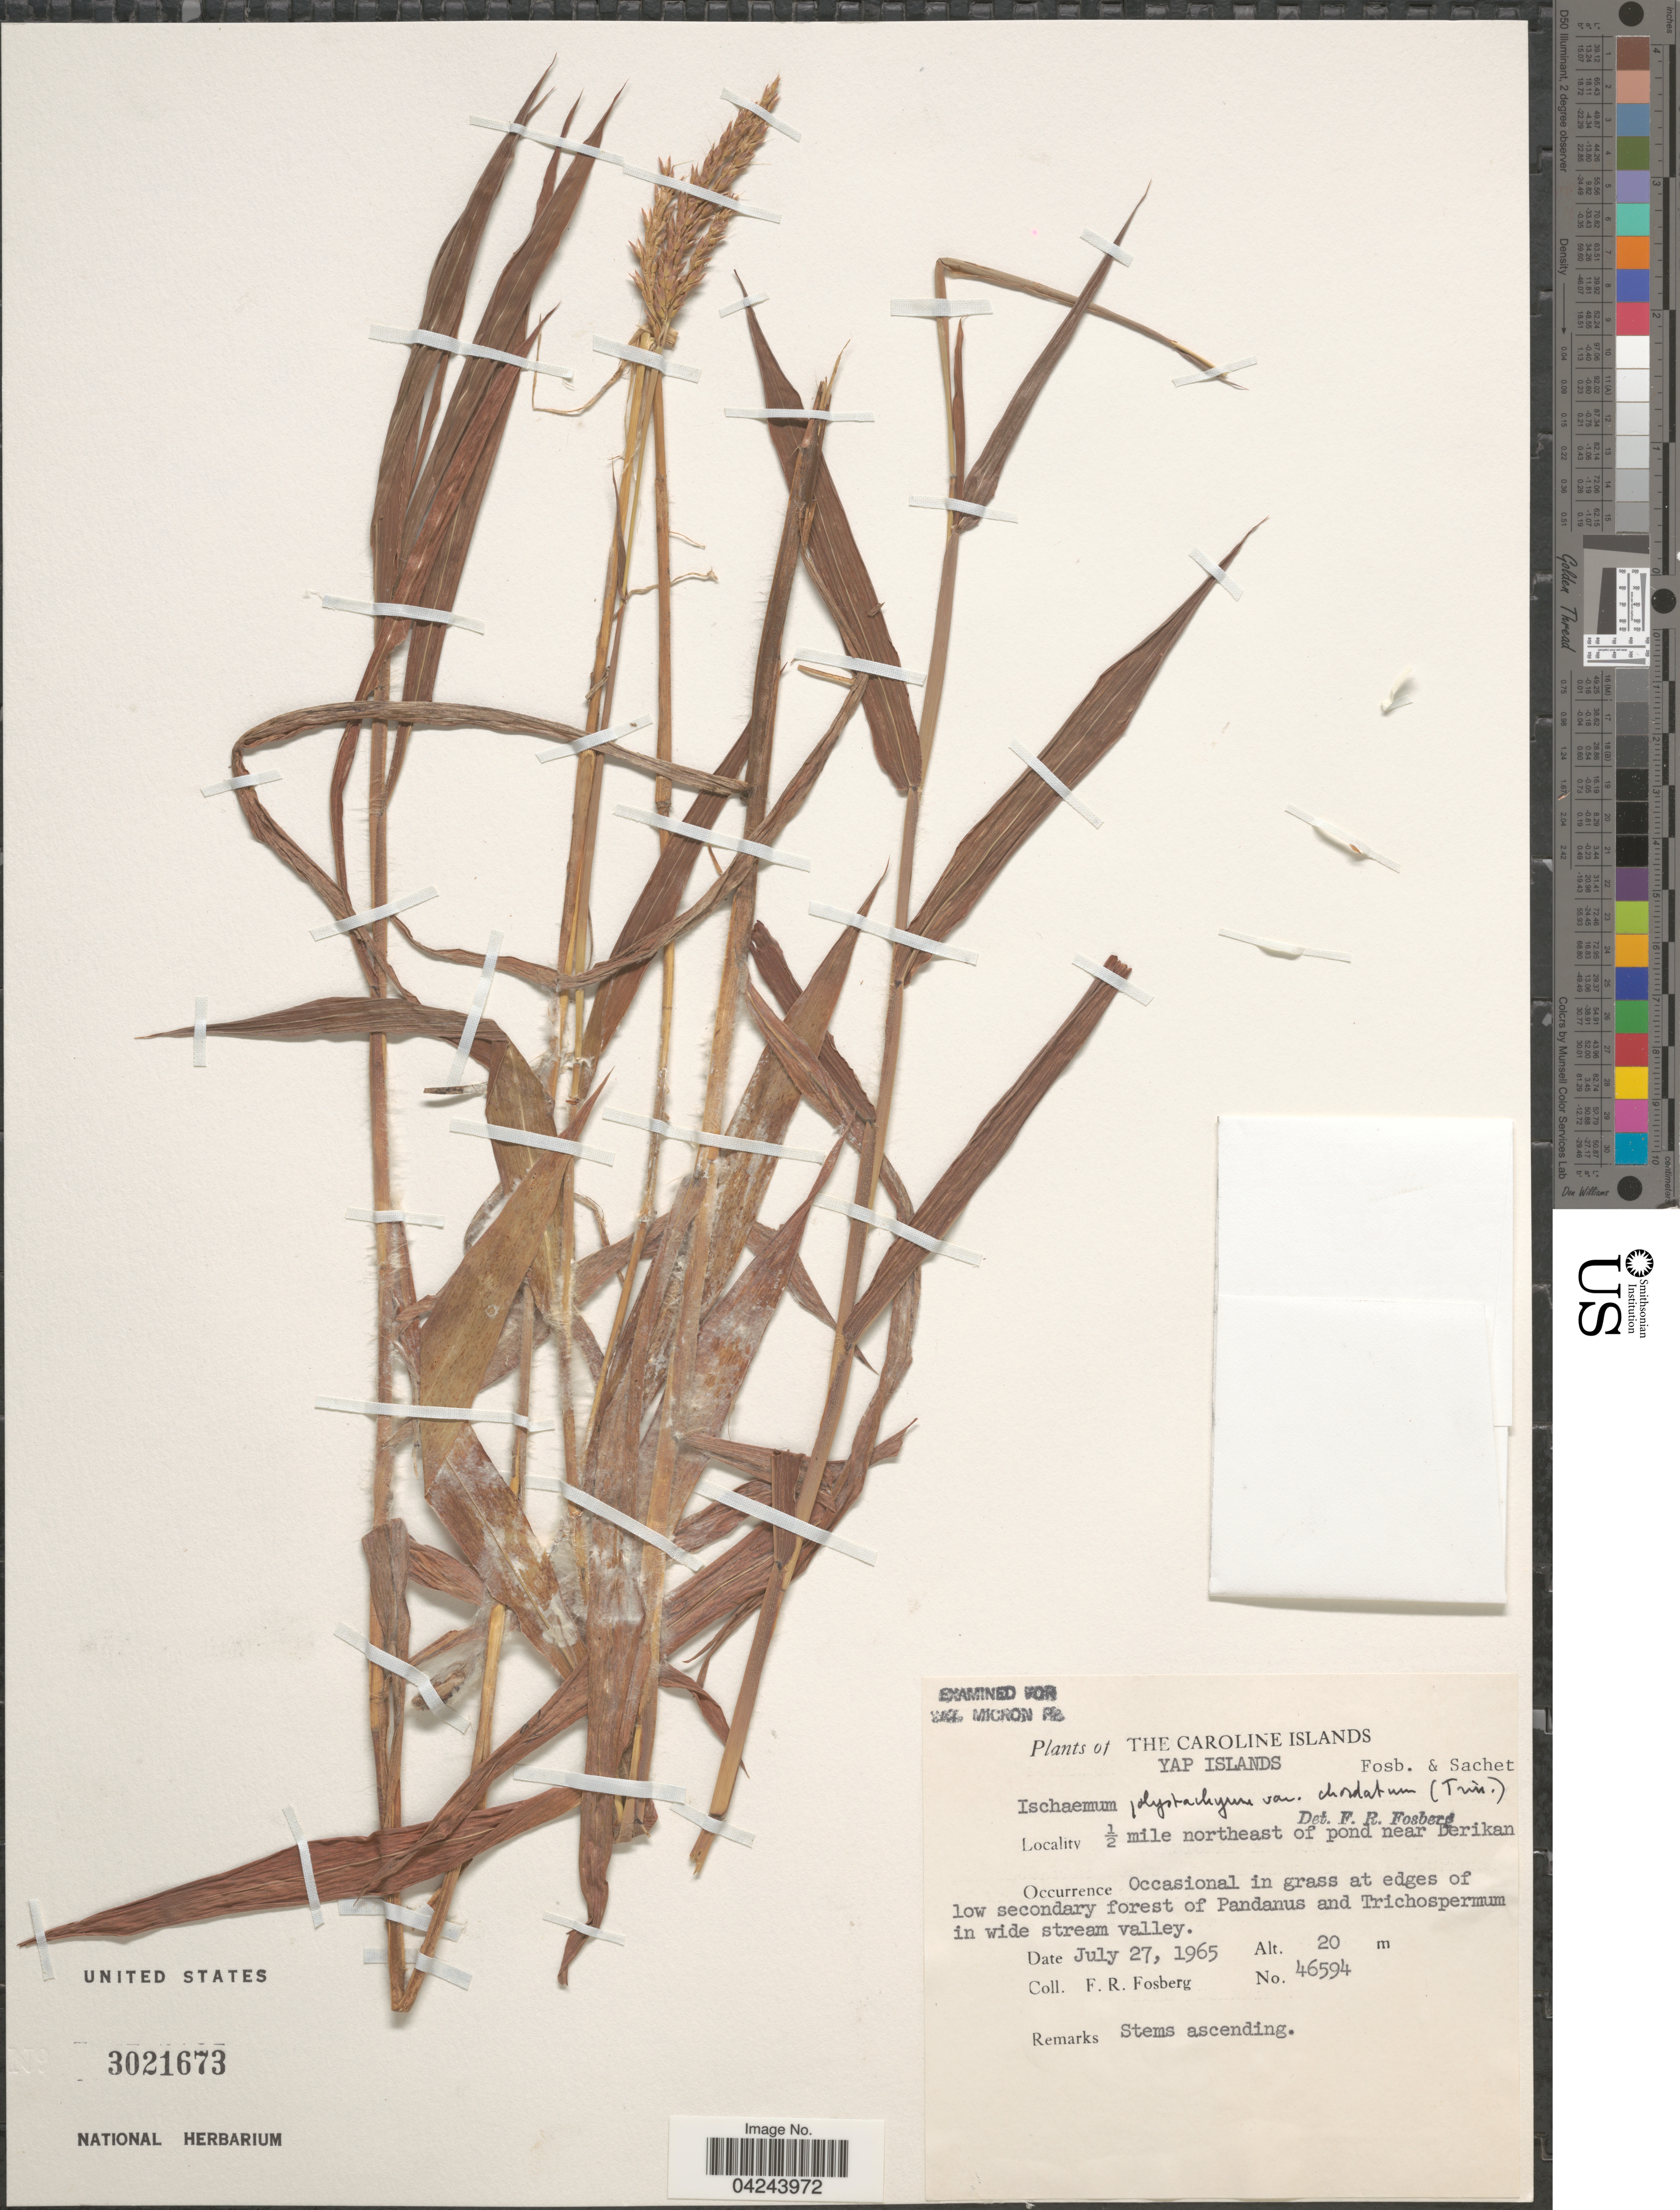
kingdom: Plantae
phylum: Tracheophyta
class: Liliopsida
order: Poales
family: Poaceae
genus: Ischaemum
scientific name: Ischaemum polystachyum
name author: J. Presl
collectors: F. R. Fosberg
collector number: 46594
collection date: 1965-07-27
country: Micronesia, Federated States of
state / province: Yap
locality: The Caroline Islands. Yap Islands. ½ mile northeast of pond near Berikan.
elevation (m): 20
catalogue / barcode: US 3021673